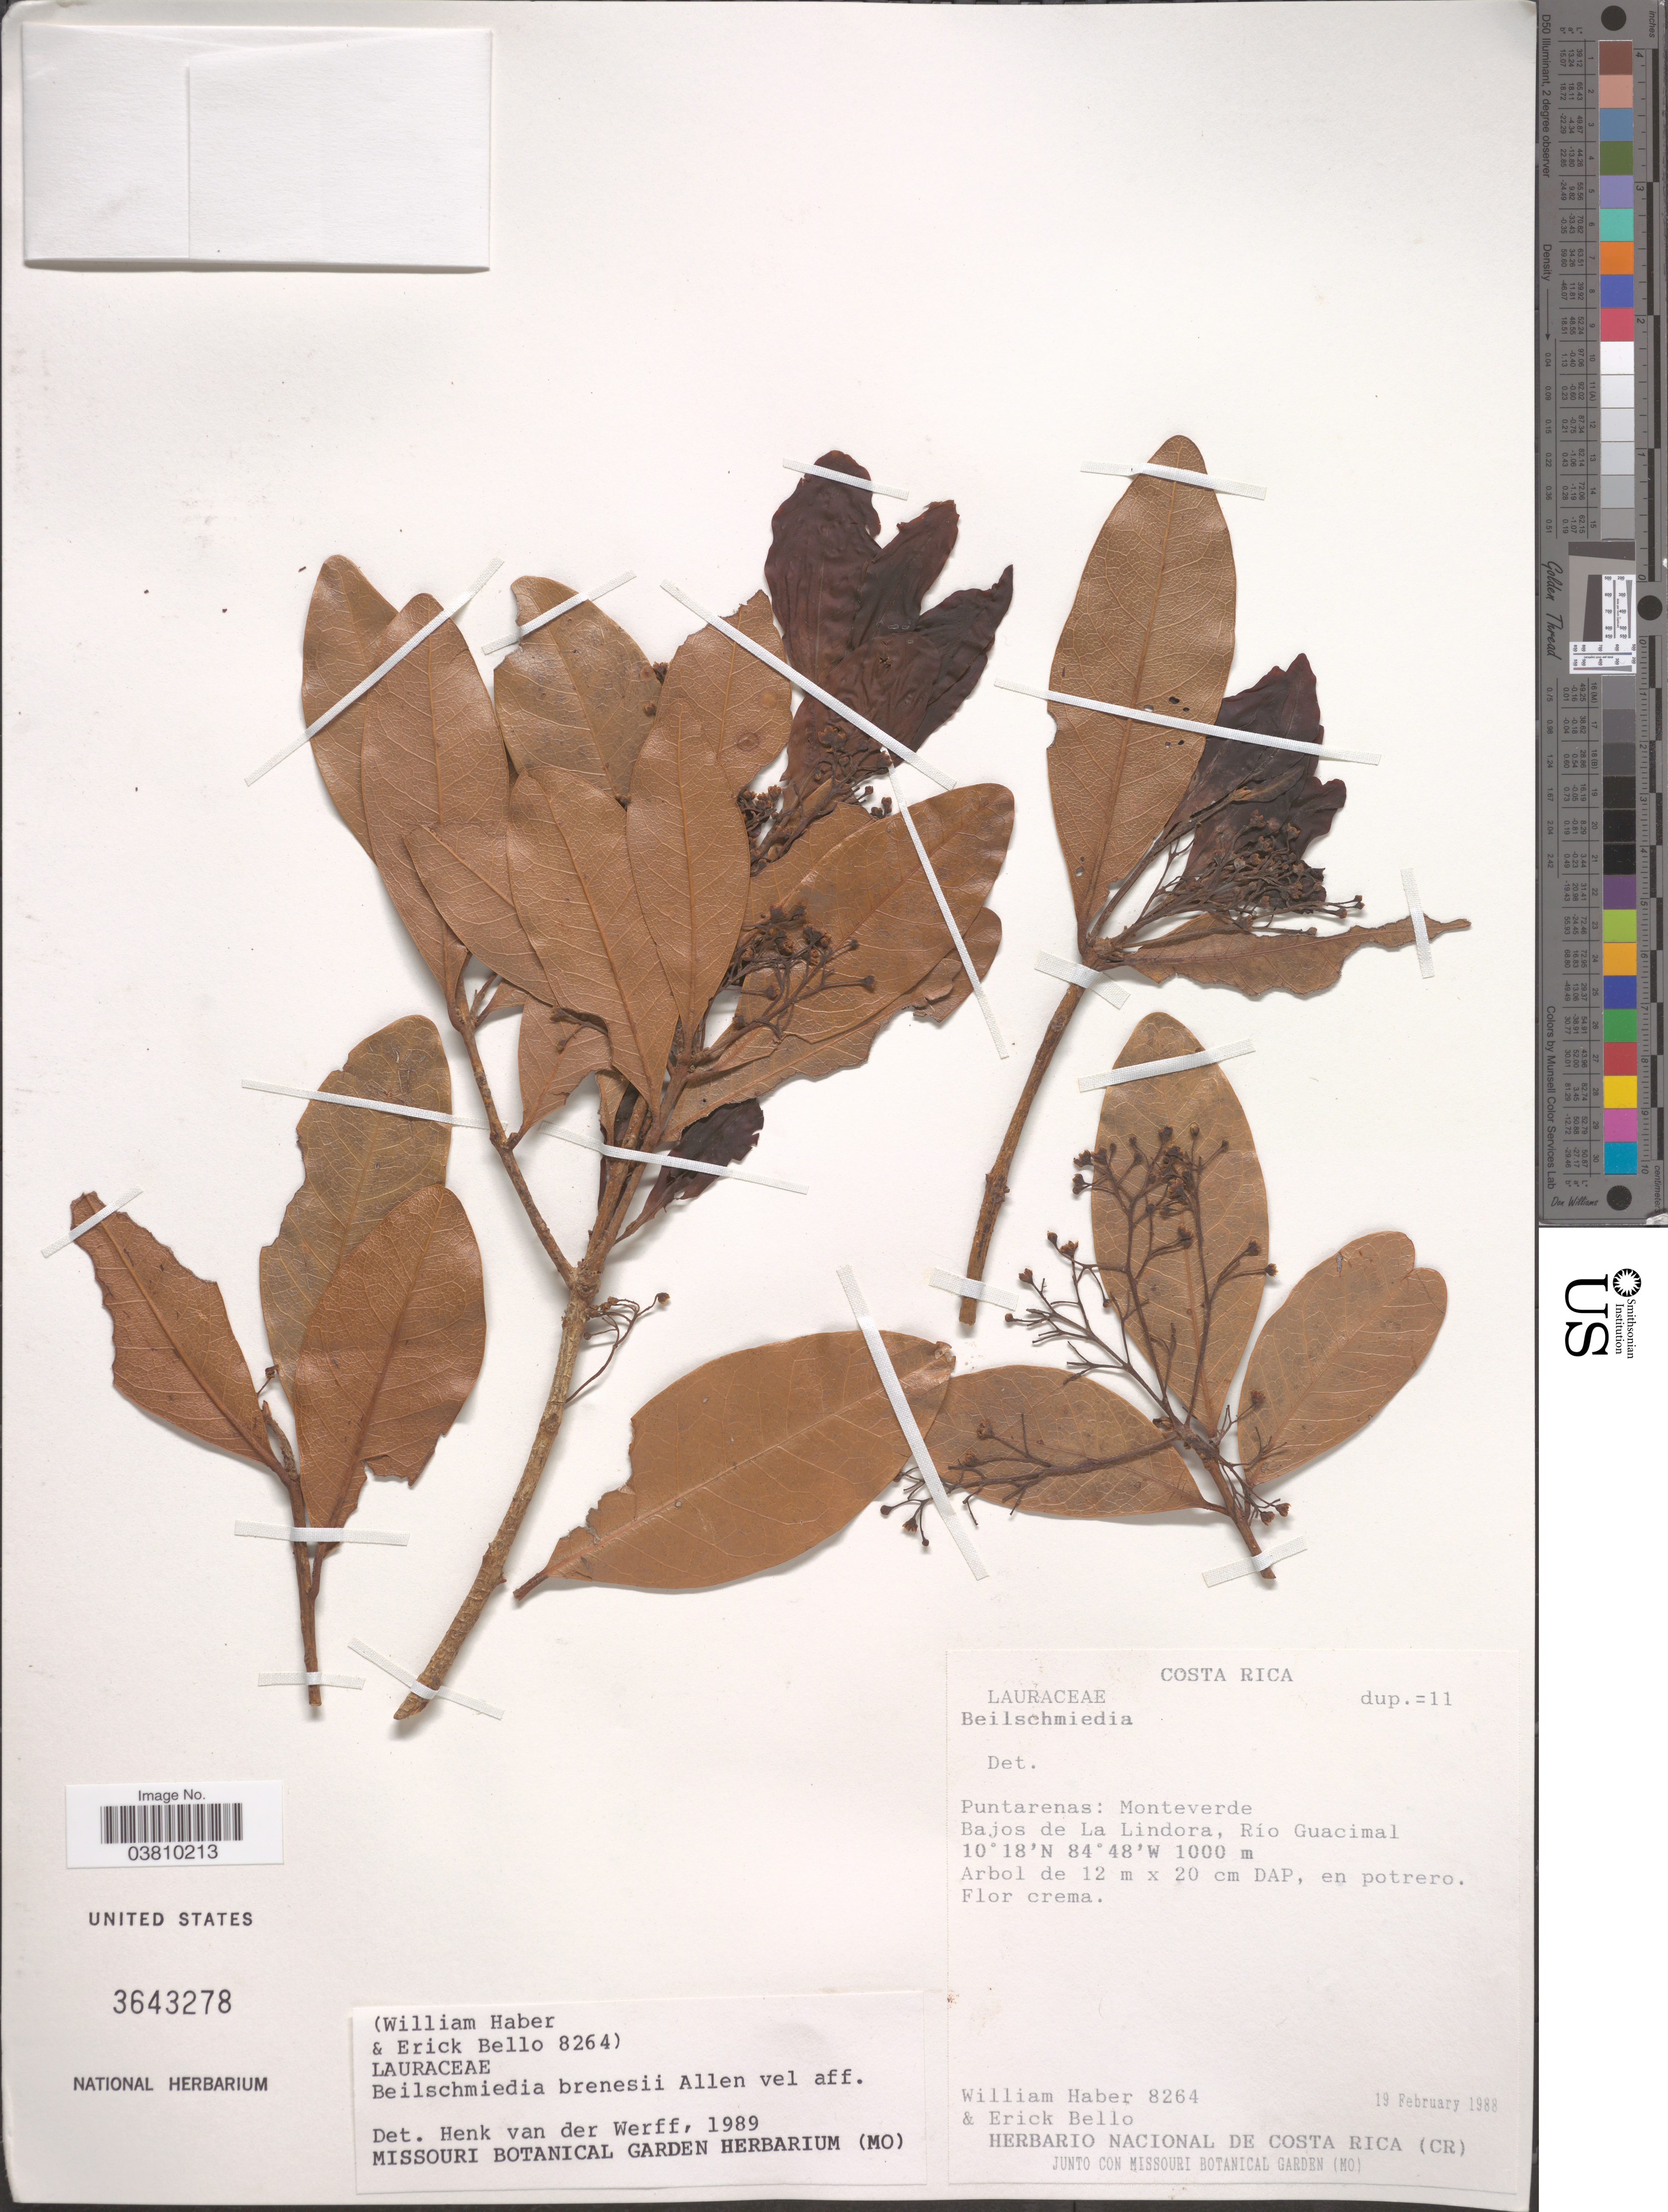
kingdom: Plantae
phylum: Tracheophyta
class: Magnoliopsida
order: Laurales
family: Lauraceae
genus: Beilschmiedia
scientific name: Beilschmiedia brenesii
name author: C.K. Allen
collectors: W. Haber & E. Bello C.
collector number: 8264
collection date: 1988-02-19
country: Costa Rica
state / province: Puntarenas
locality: Monteverde. Bajos de La Lindora, Río Guacimal.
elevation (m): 1000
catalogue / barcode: US 3643278